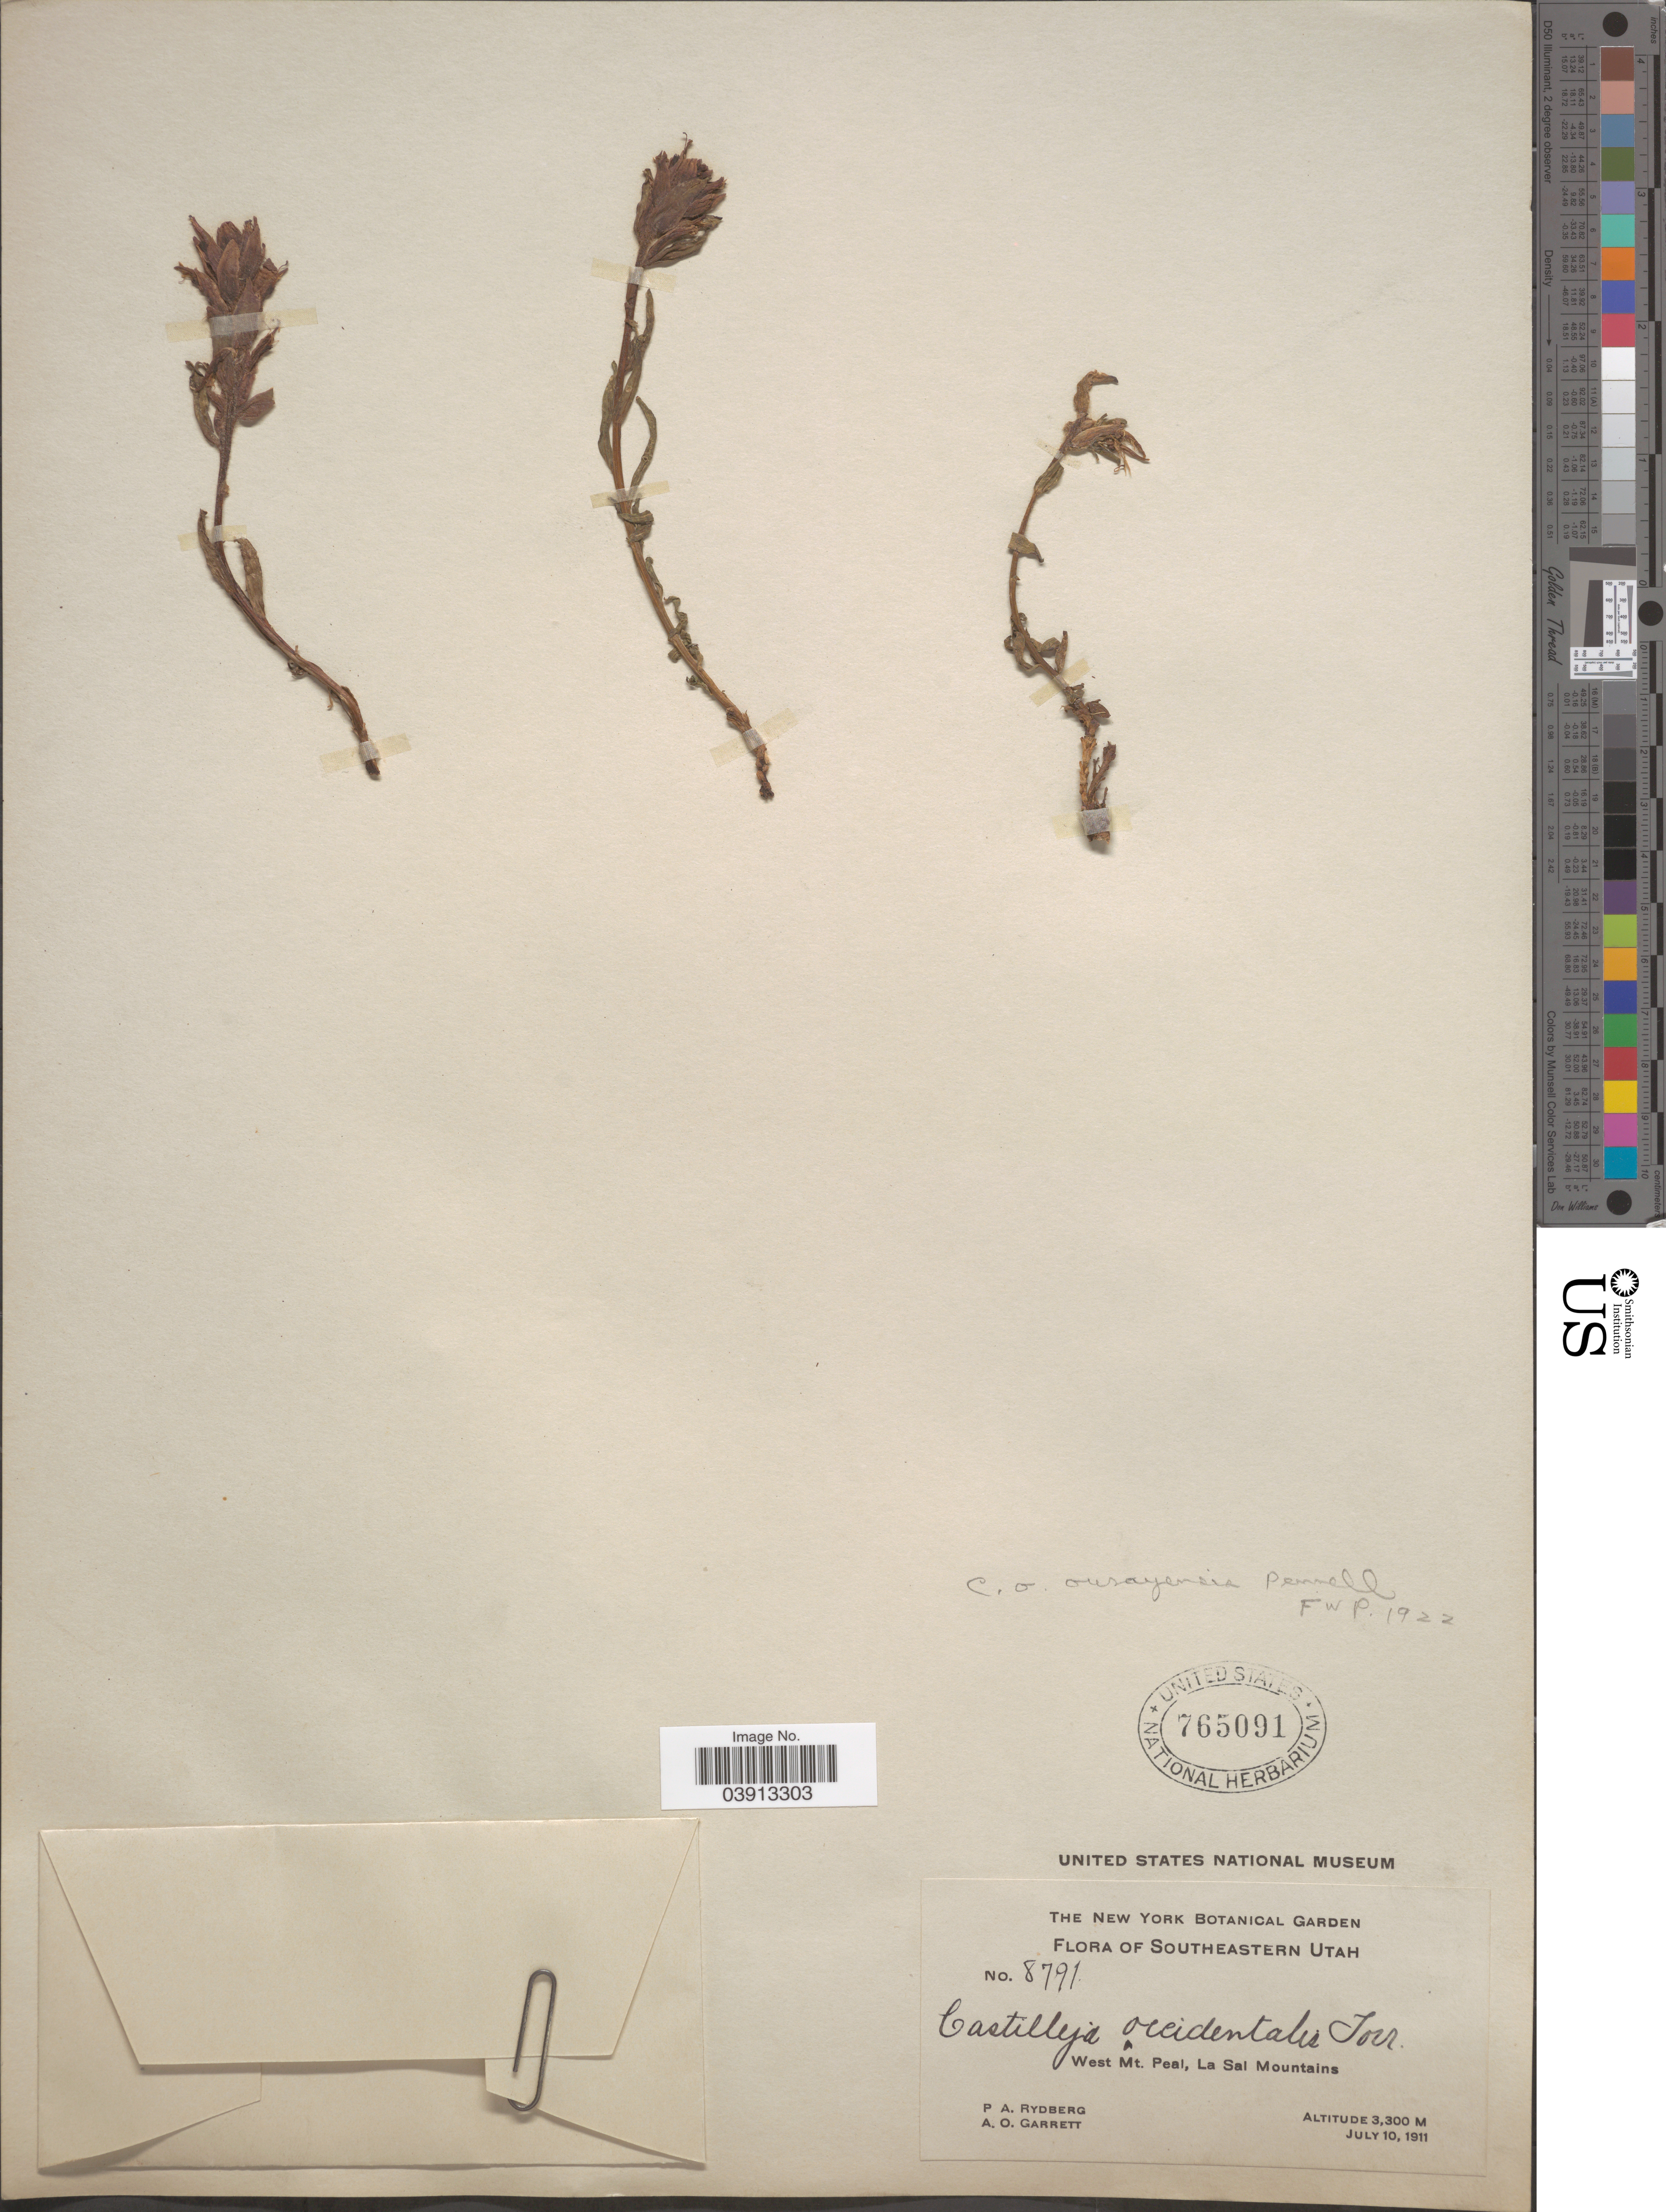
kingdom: Plantae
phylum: Tracheophyta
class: Magnoliopsida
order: Lamiales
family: Orobanchaceae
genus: Castilleja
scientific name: Castilleja occidentalis var. ourayensis Pennell comb. nov. ined.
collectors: P. A. Rydberg & A. O. Garrett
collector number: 8791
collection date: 1911-07-10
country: United States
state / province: Utah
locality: Southeastern Utah. West Mt. Peal, La Sal Mountains.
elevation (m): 3300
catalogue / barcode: US 765091